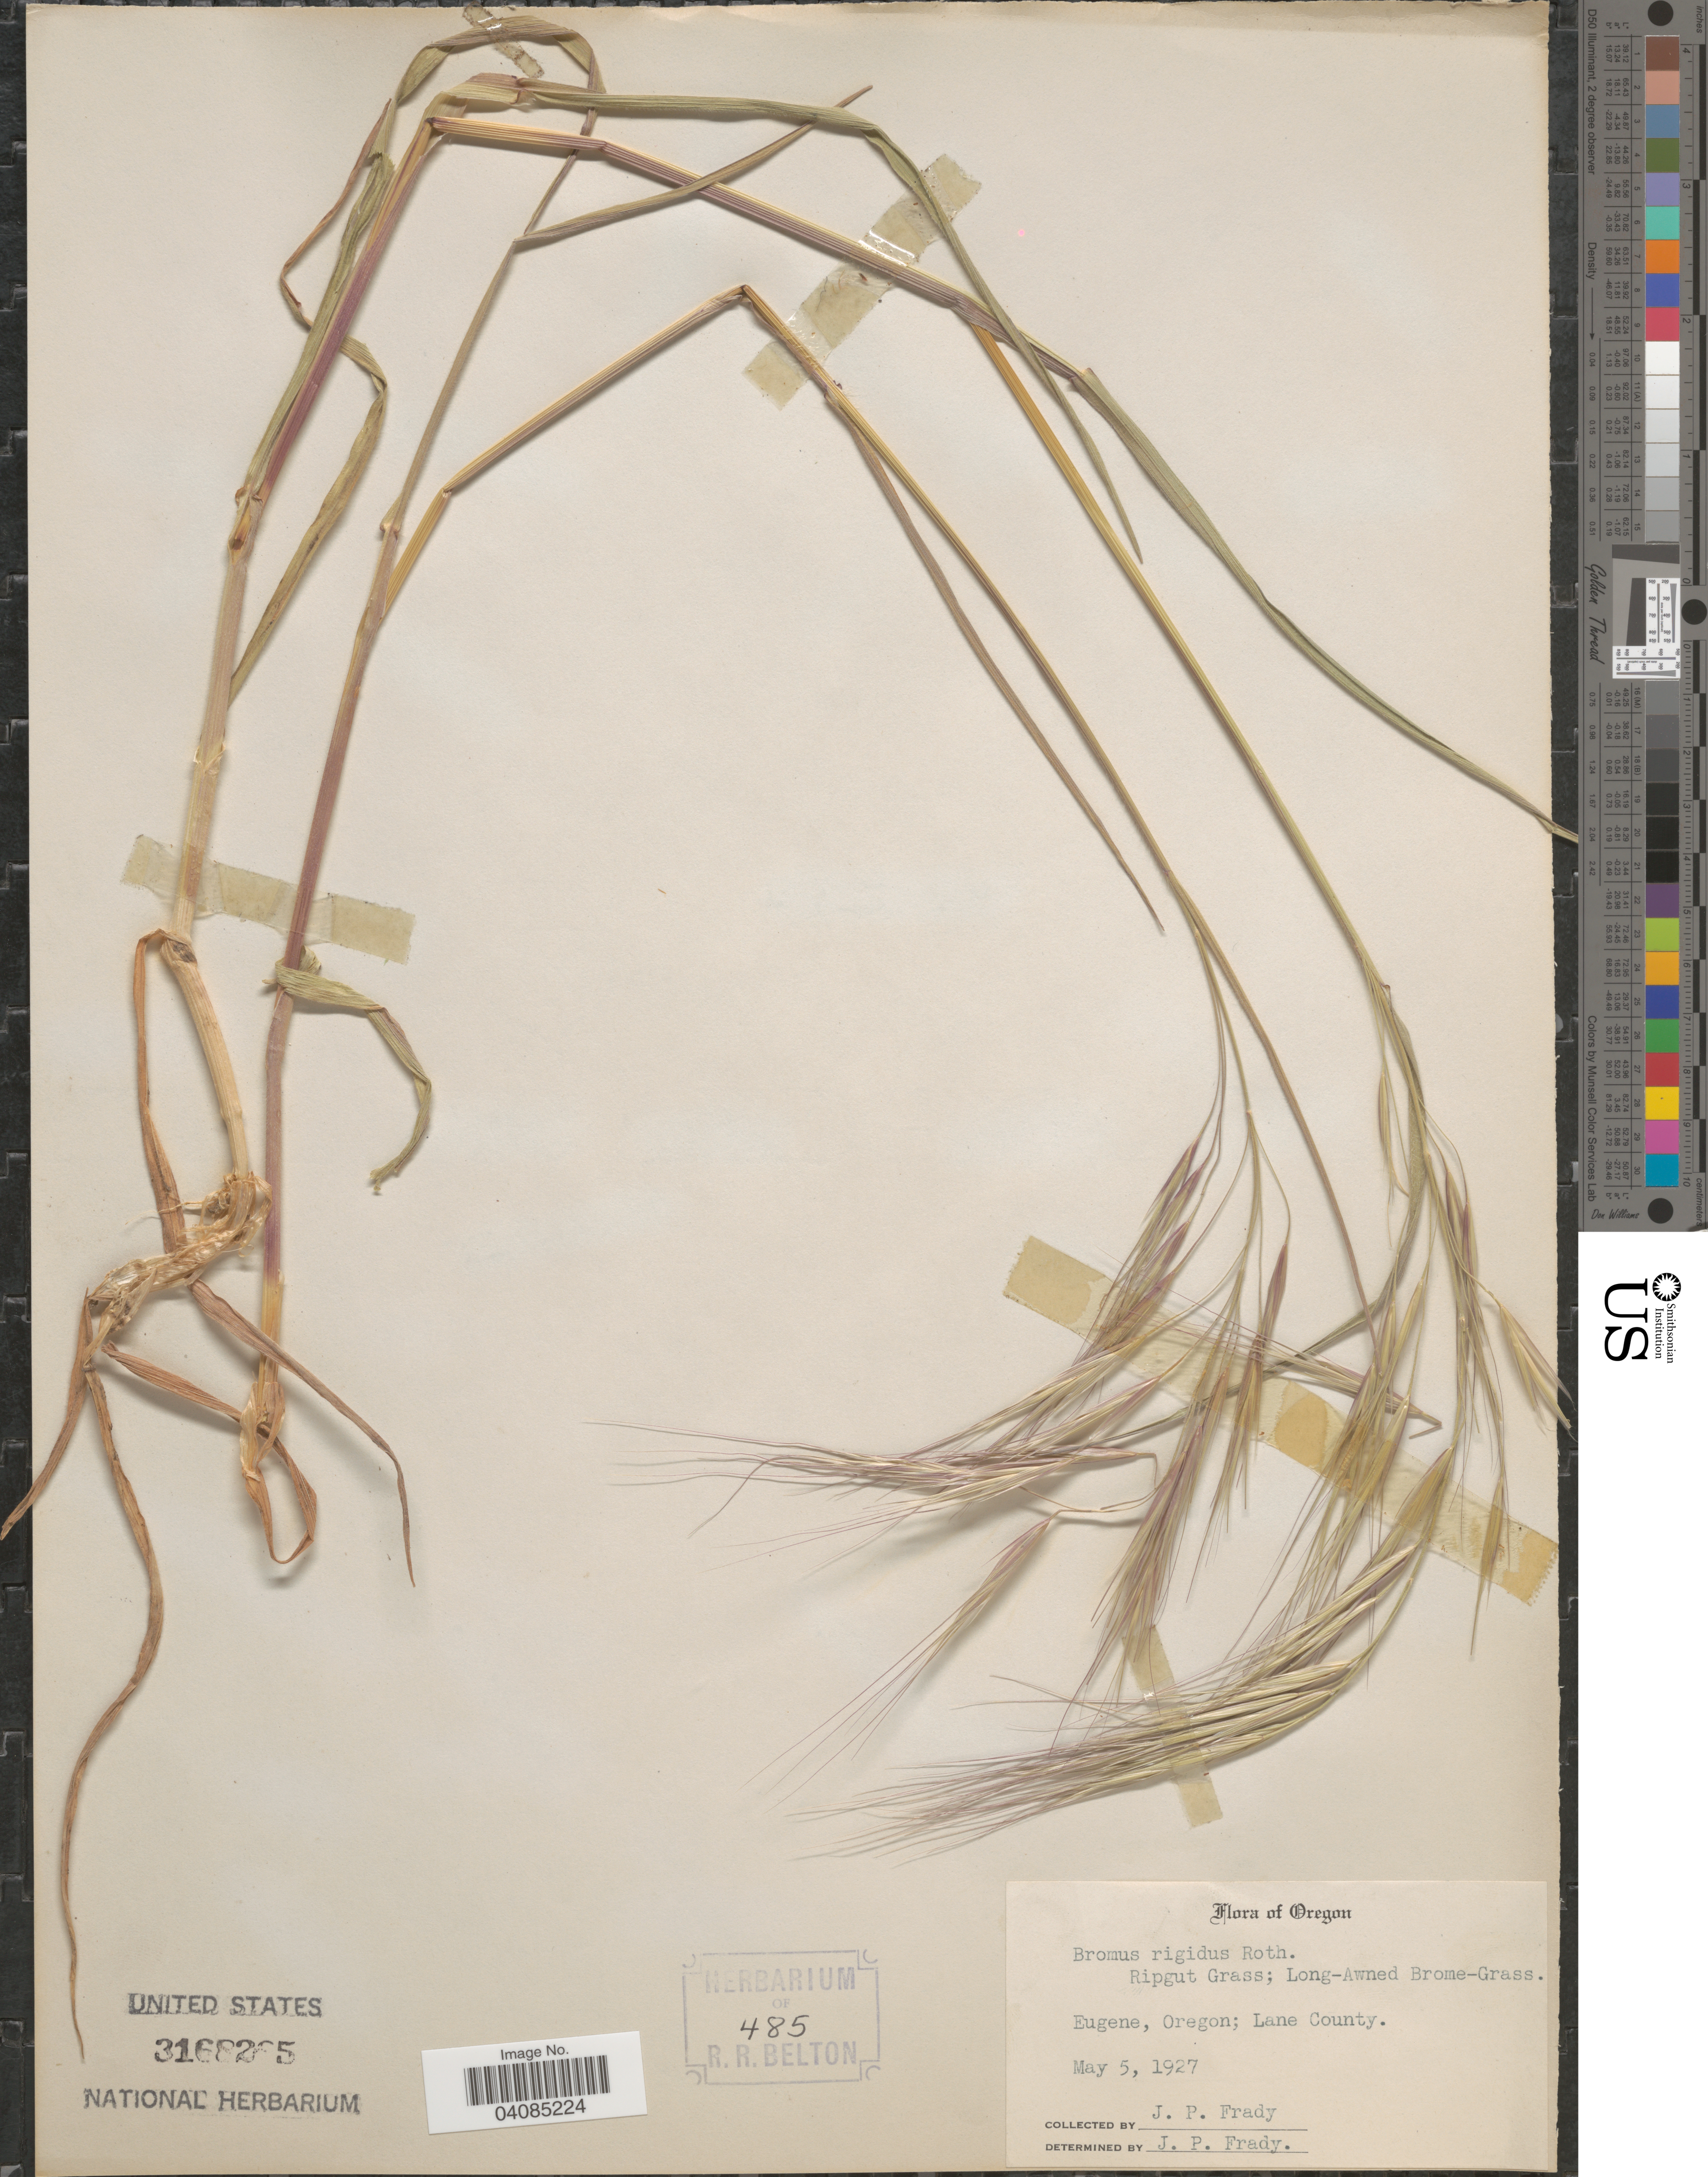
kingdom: Plantae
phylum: Tracheophyta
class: Liliopsida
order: Poales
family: Poaceae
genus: Bromus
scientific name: Bromus rigidus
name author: Roth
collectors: J. Frady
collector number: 485?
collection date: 1927-05-05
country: United States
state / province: Oregon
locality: Eugene; Lane County.